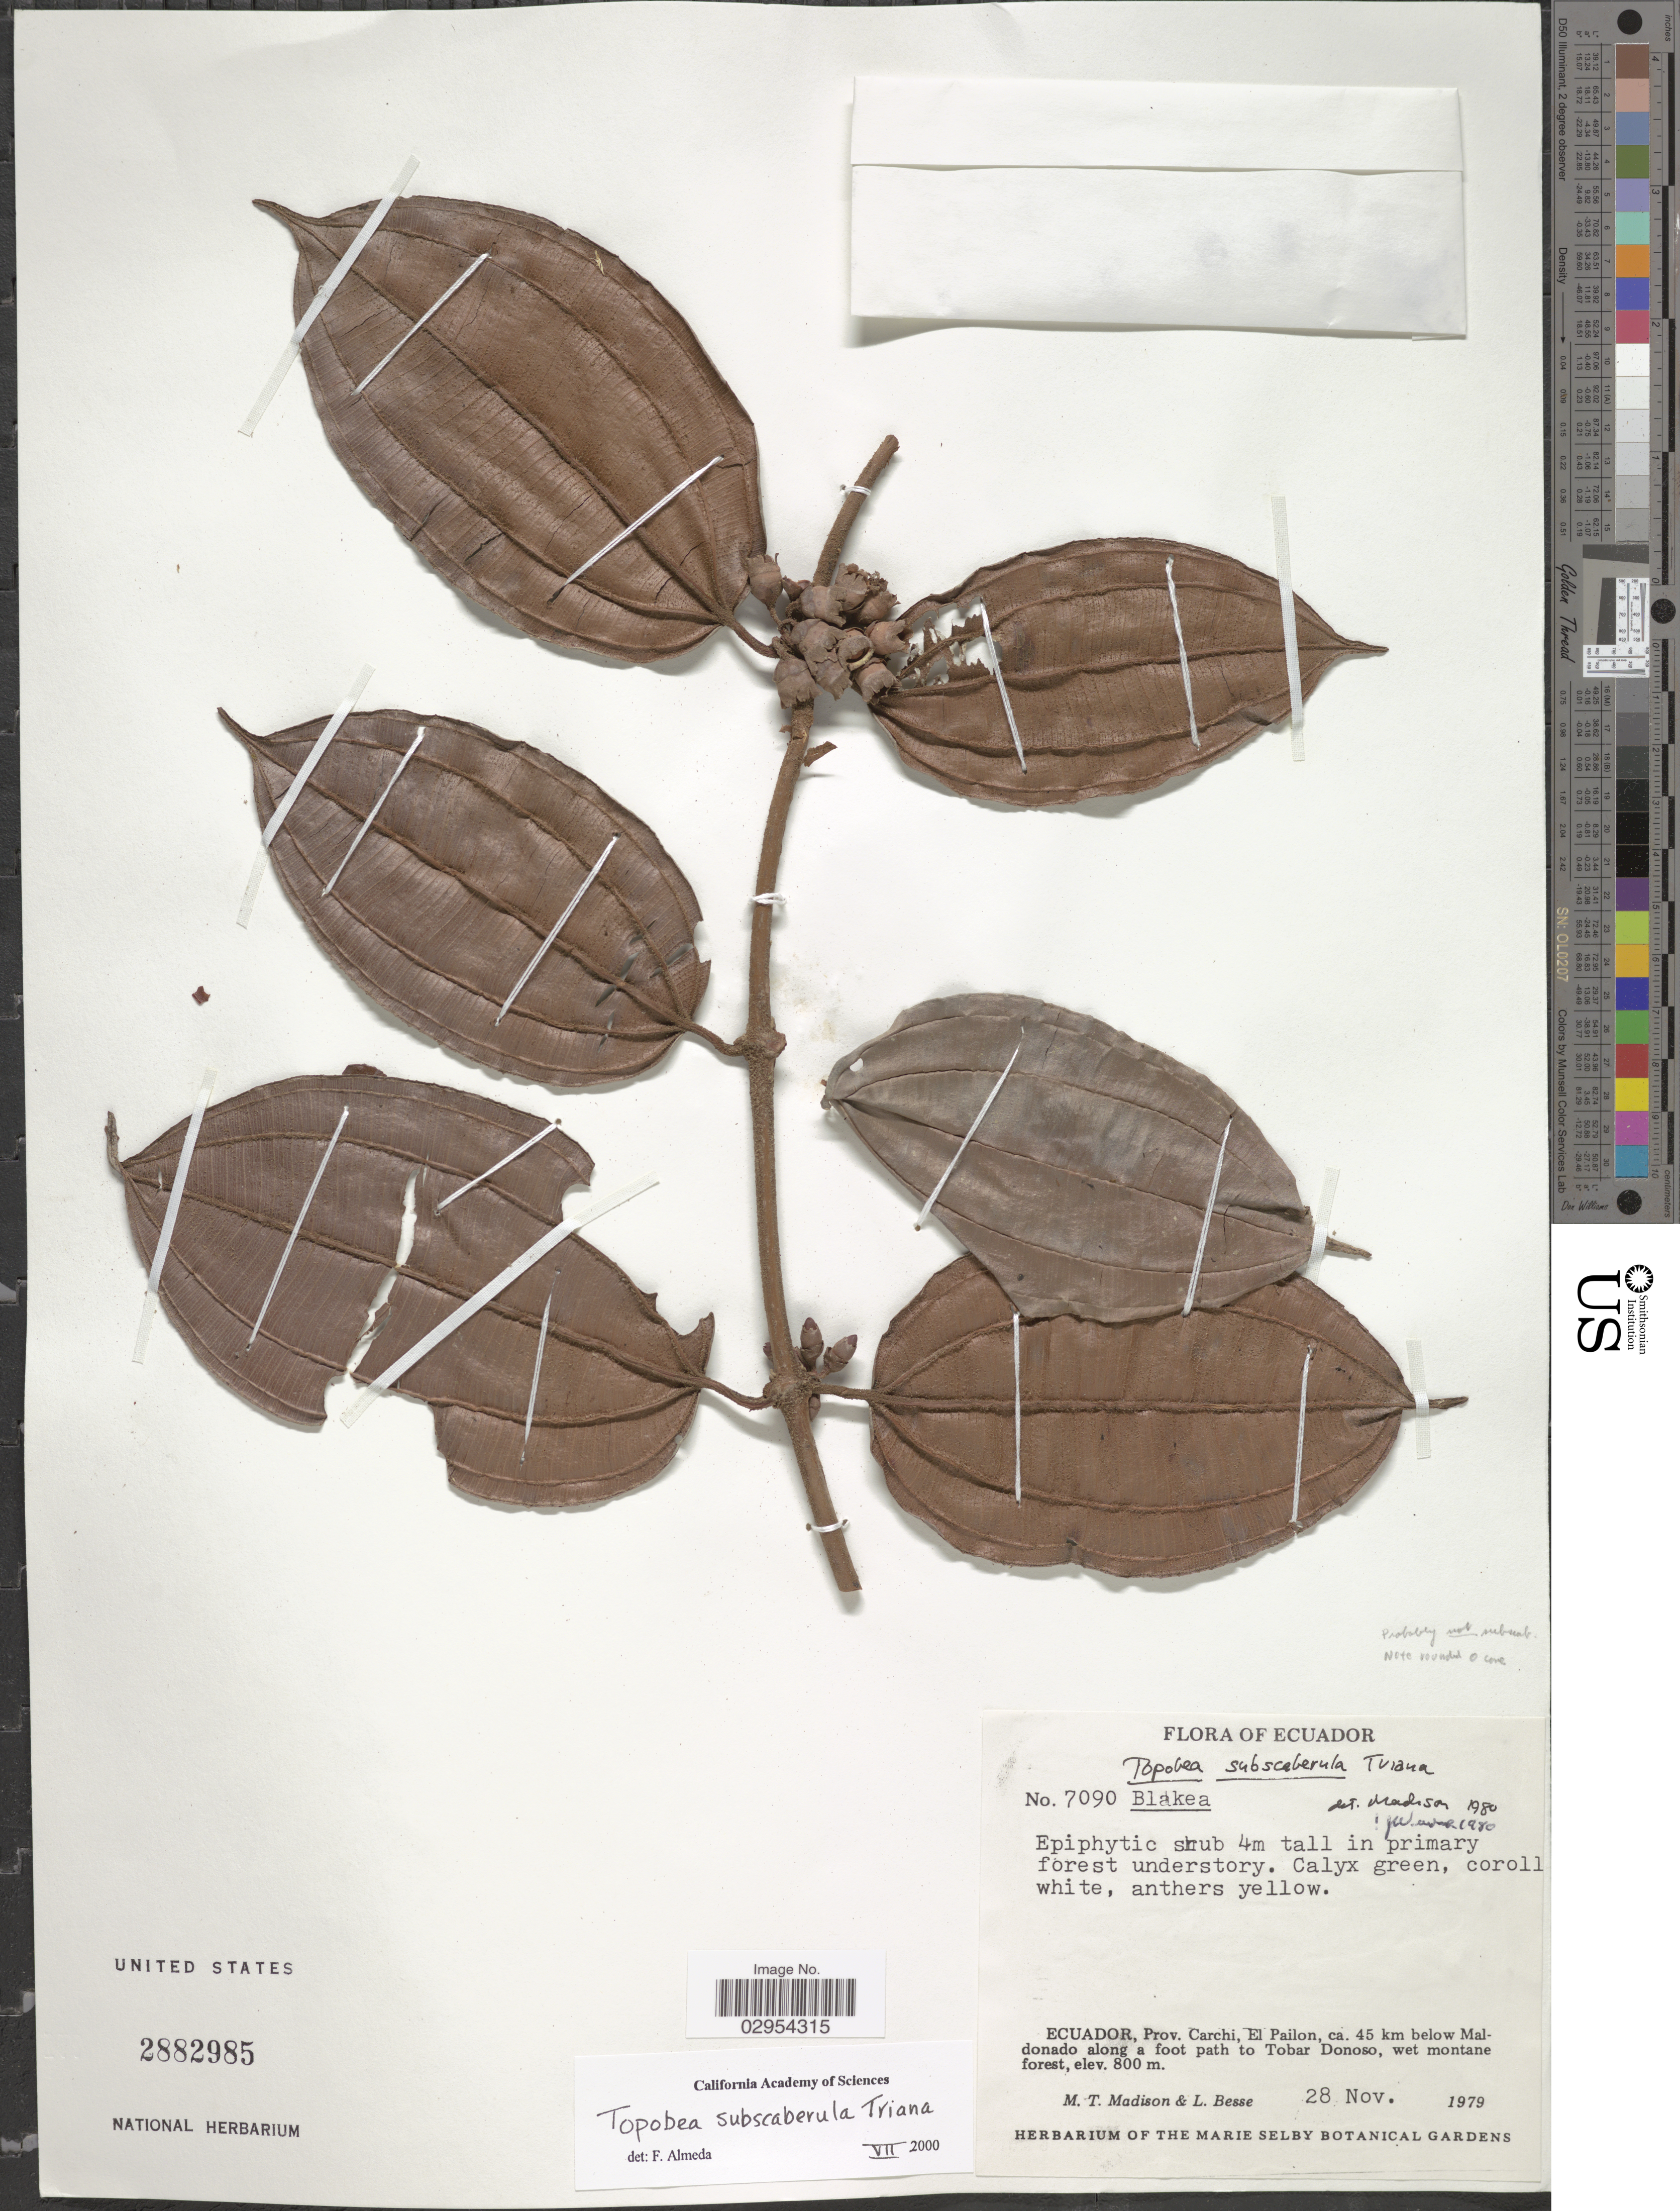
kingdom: Plantae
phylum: Tracheophyta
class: Magnoliopsida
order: Myrtales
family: Melastomataceae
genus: Topobea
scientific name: Topobea subscaberula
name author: Triana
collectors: M. T. Madison & L. Besse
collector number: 7090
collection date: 1979-11-28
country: Ecuador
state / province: Carchi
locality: El Pailon, ca. 45 km below Maldonado along a foot path to Tobar Donoso.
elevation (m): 800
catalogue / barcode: US 2882985